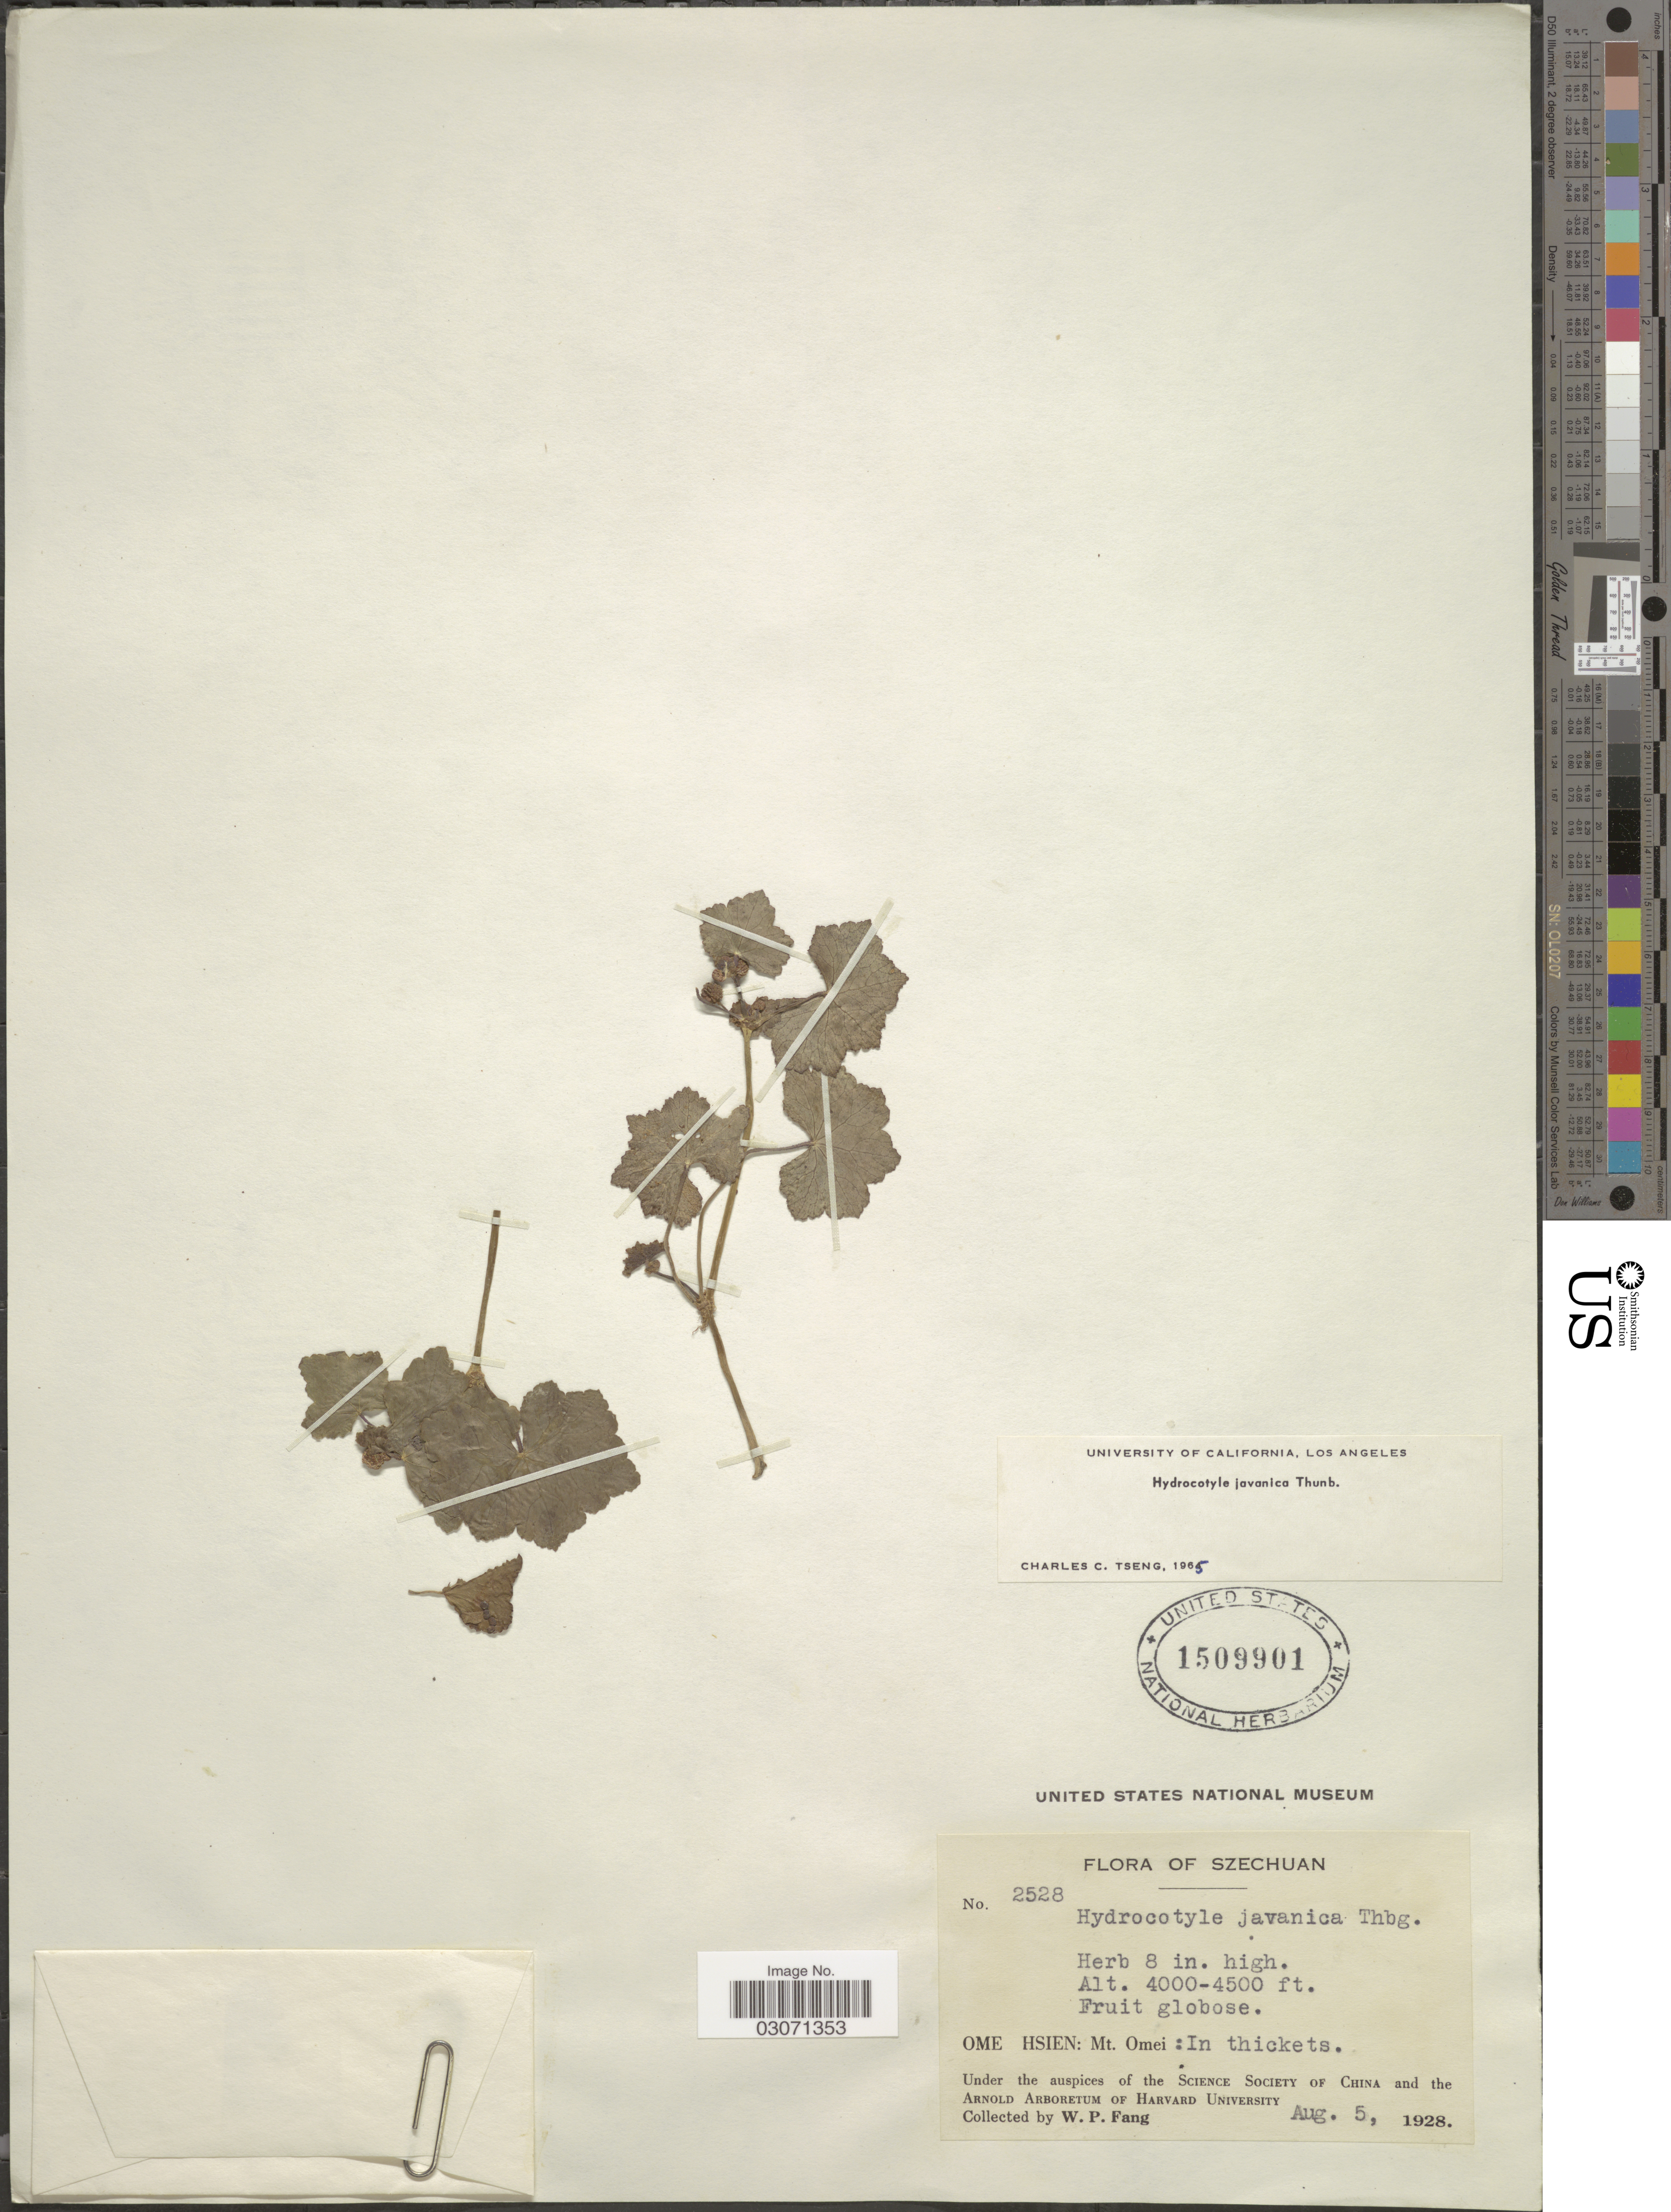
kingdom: Plantae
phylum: Tracheophyta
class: Magnoliopsida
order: Apiales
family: Araliaceae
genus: Hydrocotyle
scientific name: Hydrocotyle javanica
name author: Thunb.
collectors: W. P. Fang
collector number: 2528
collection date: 1928-08-05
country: China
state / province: Sichuan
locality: Szechuan. Ome Hsien: Mt. Omei.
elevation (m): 1219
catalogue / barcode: US 1509901